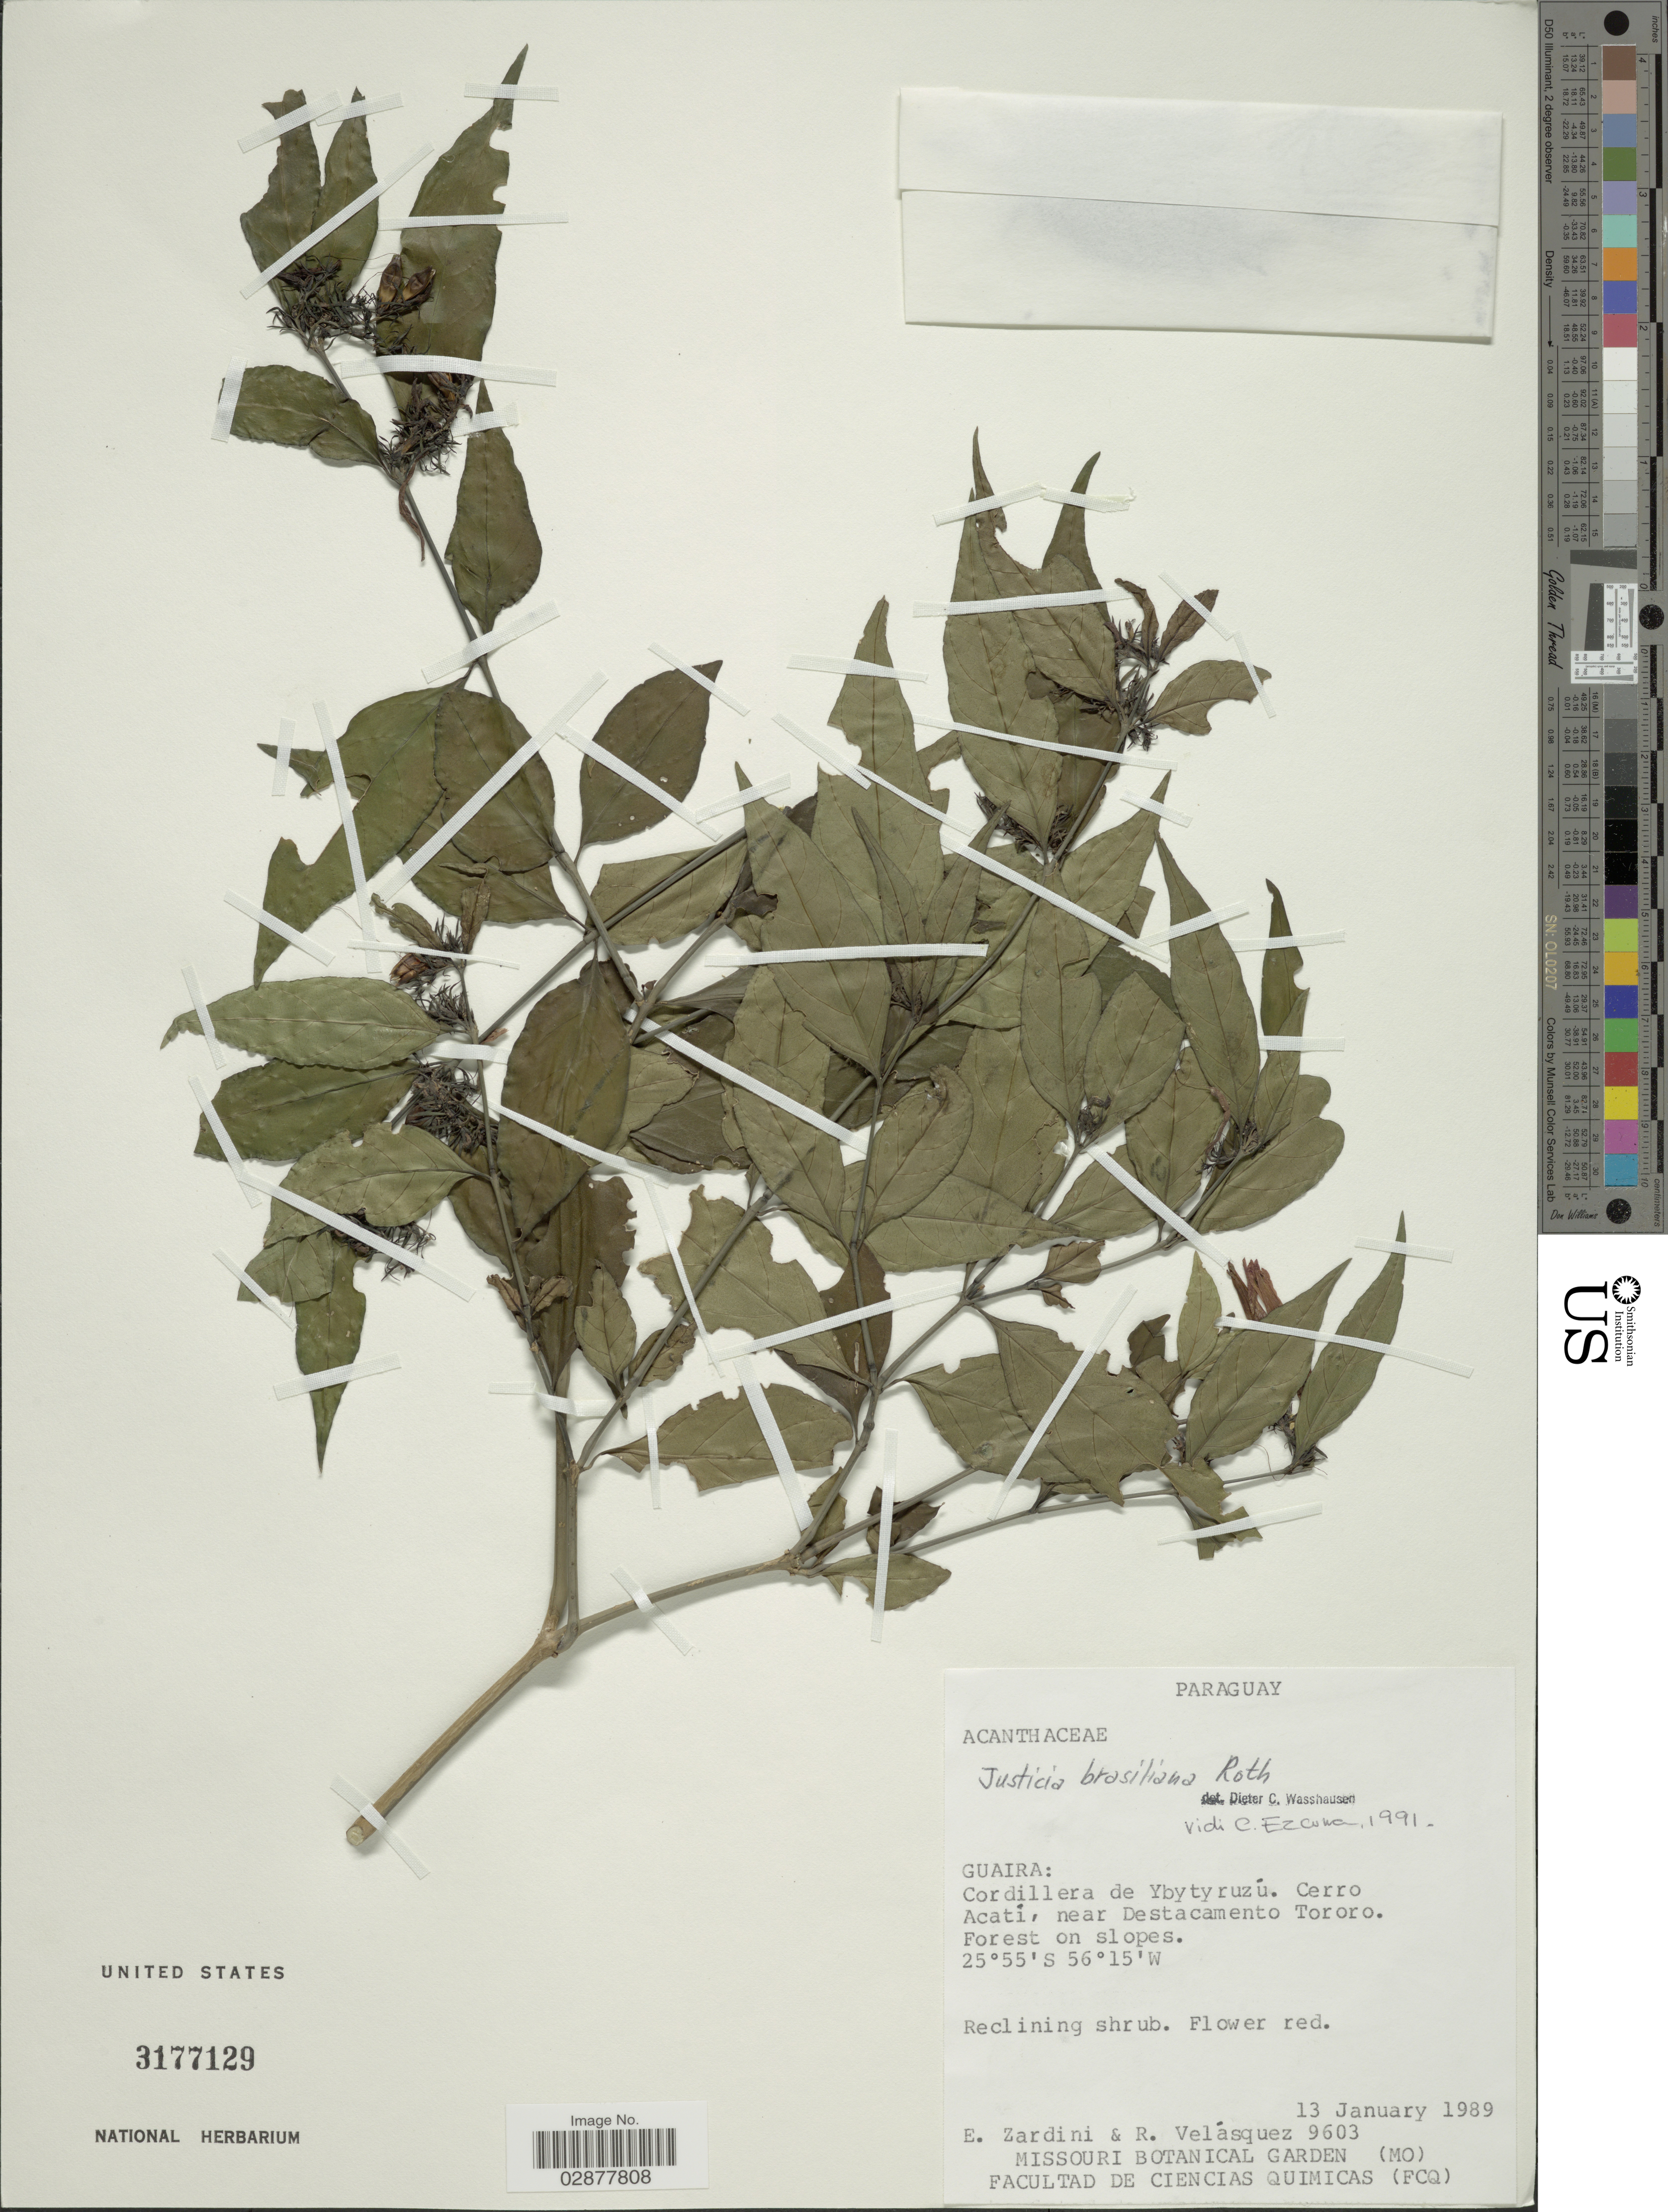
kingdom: Plantae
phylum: Tracheophyta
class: Magnoliopsida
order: Lamiales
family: Acanthaceae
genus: Justicia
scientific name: Justicia brasiliana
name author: Roth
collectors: E. Zardini & R. Velásquez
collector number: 9603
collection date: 1989-01-13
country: Paraguay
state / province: Guaira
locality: Cordillera de Ybytyruzú. Cerro Acati, near Destacamento Tororo.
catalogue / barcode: US 3177129